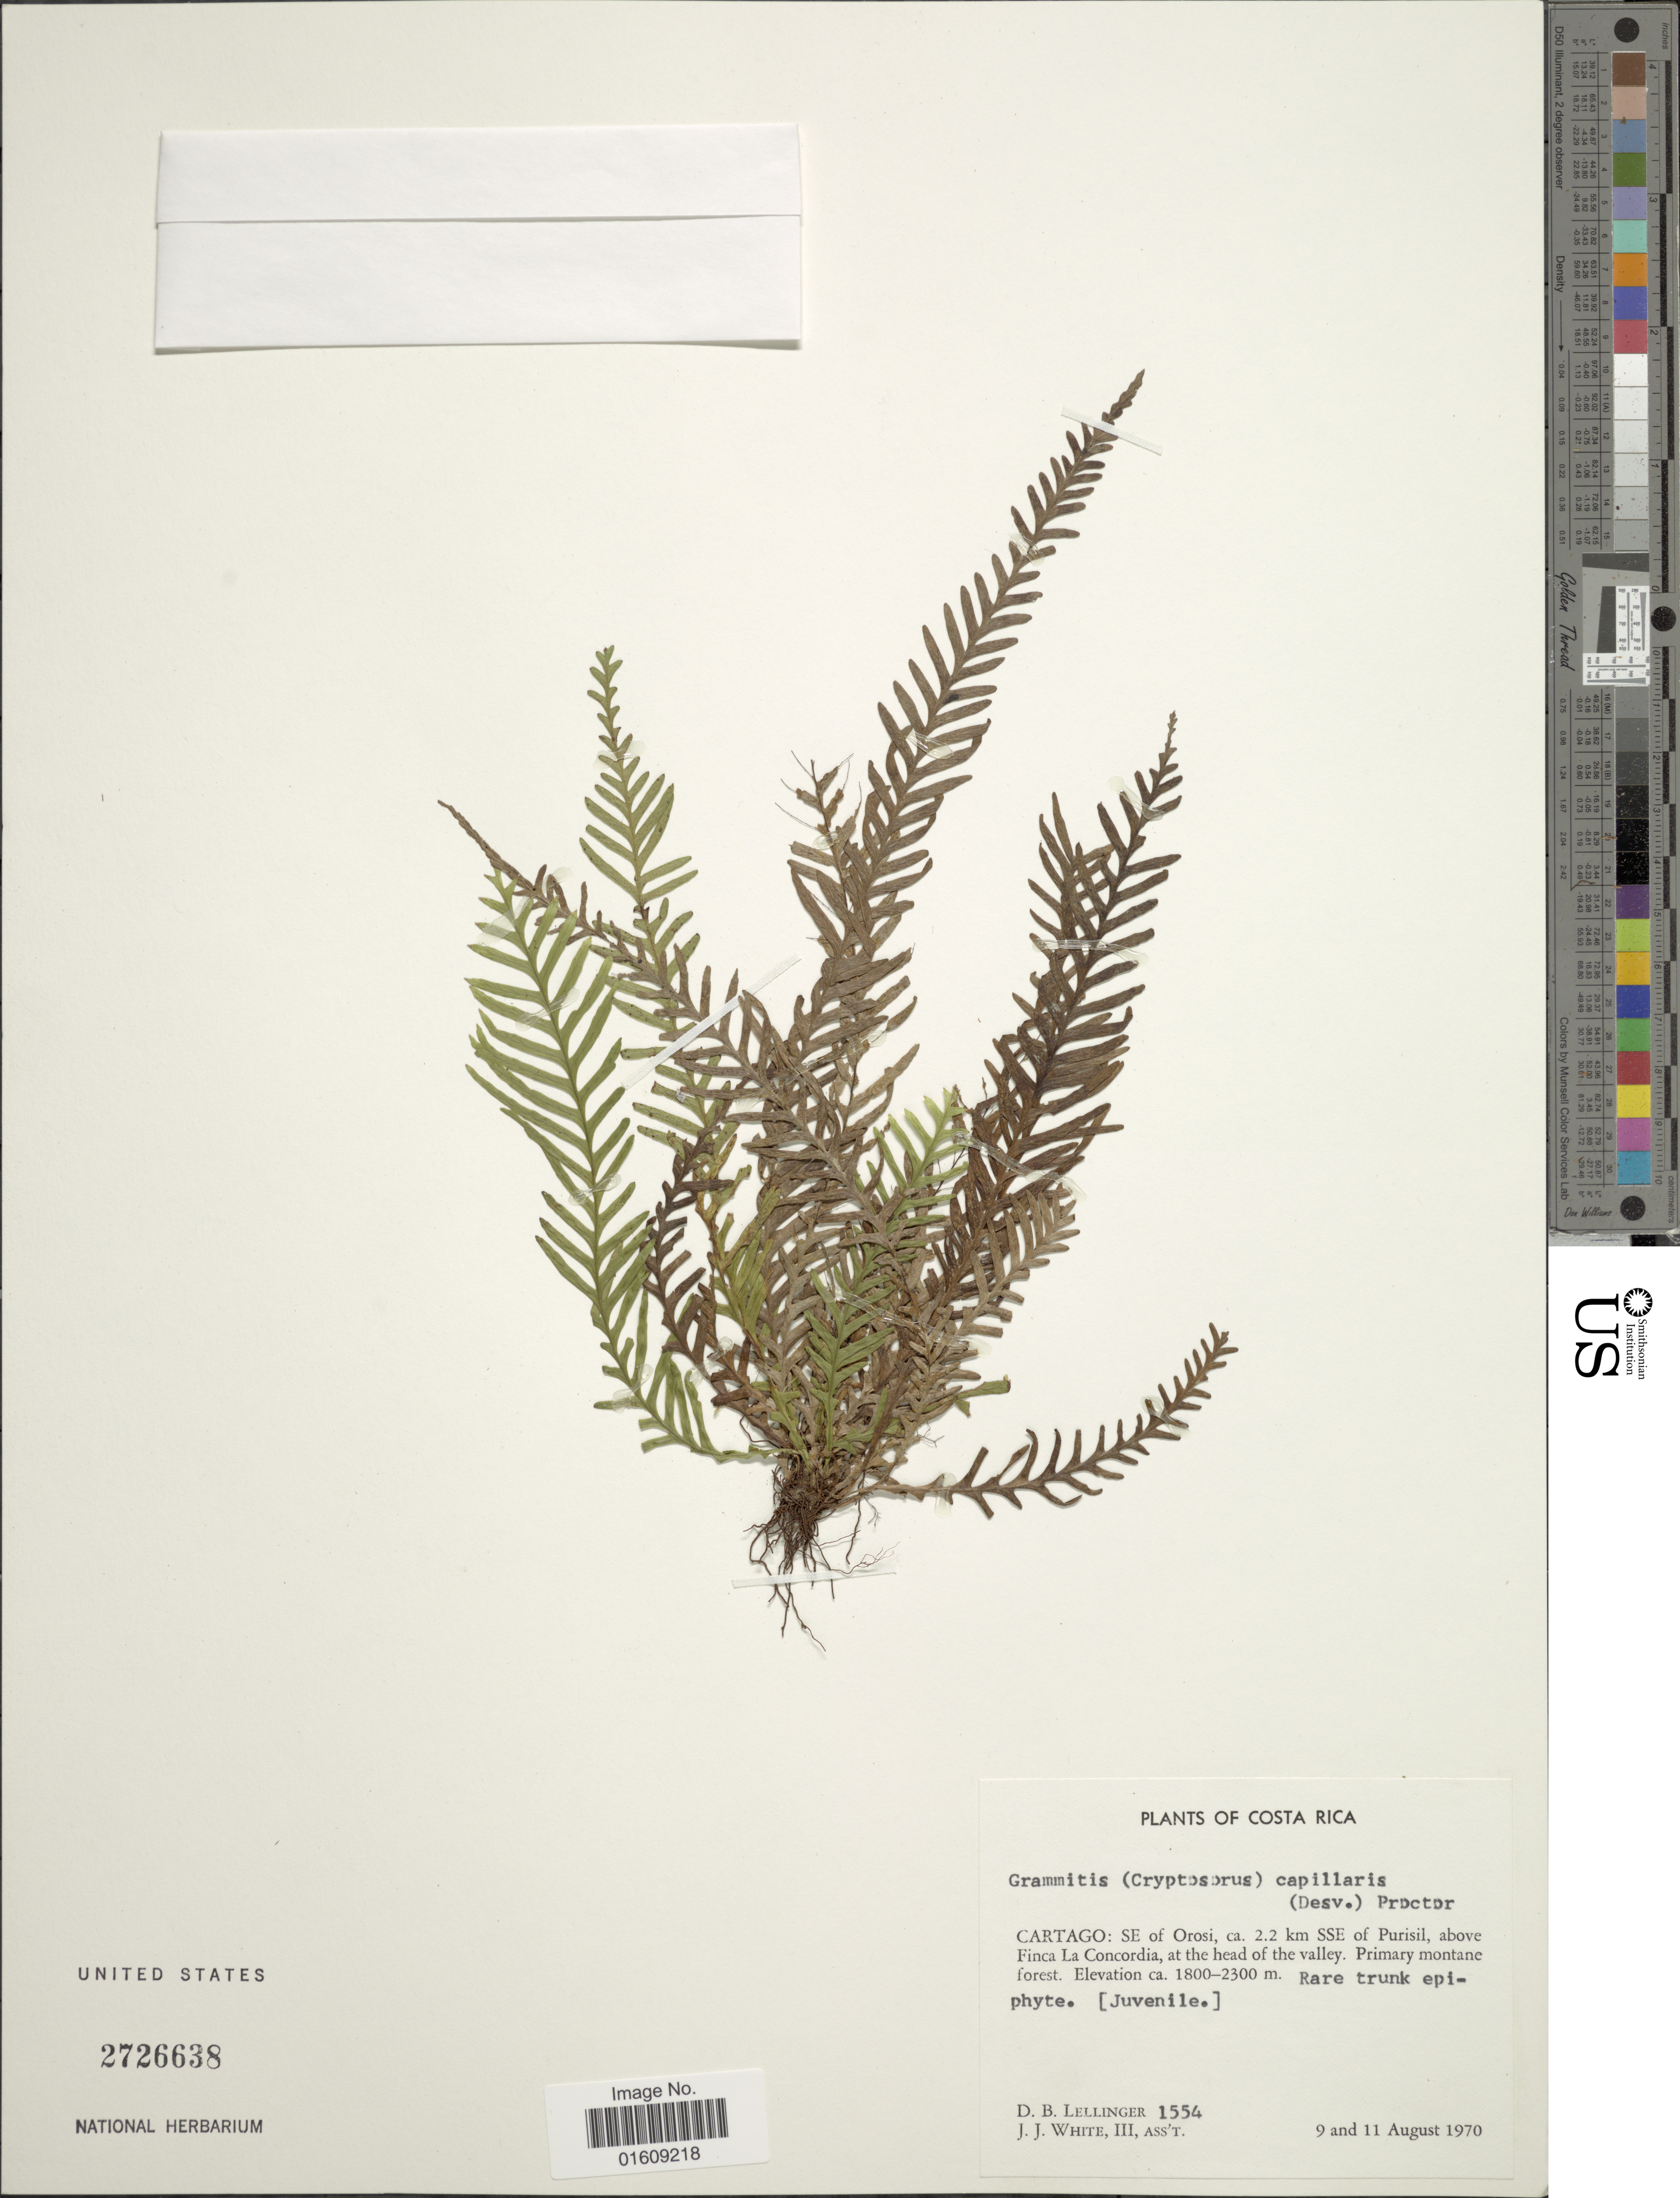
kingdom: Plantae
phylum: Tracheophyta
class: Polypodiopsida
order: Polypodiales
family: Polypodiaceae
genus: Ceradenia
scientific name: Ceradenia fucoides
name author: (Christ) L.E. Bishop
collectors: D. B. Lellinger & J. J. White III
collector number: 1554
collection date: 1970-08-09/1970-08-11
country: Costa Rica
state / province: Cartago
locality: Costa Rica, Cartago: SE of Orosi, ca. 2.2 km SSE of Purisil, above Finca La Concordia, at the head of the valley.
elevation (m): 1800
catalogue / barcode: US 2726638